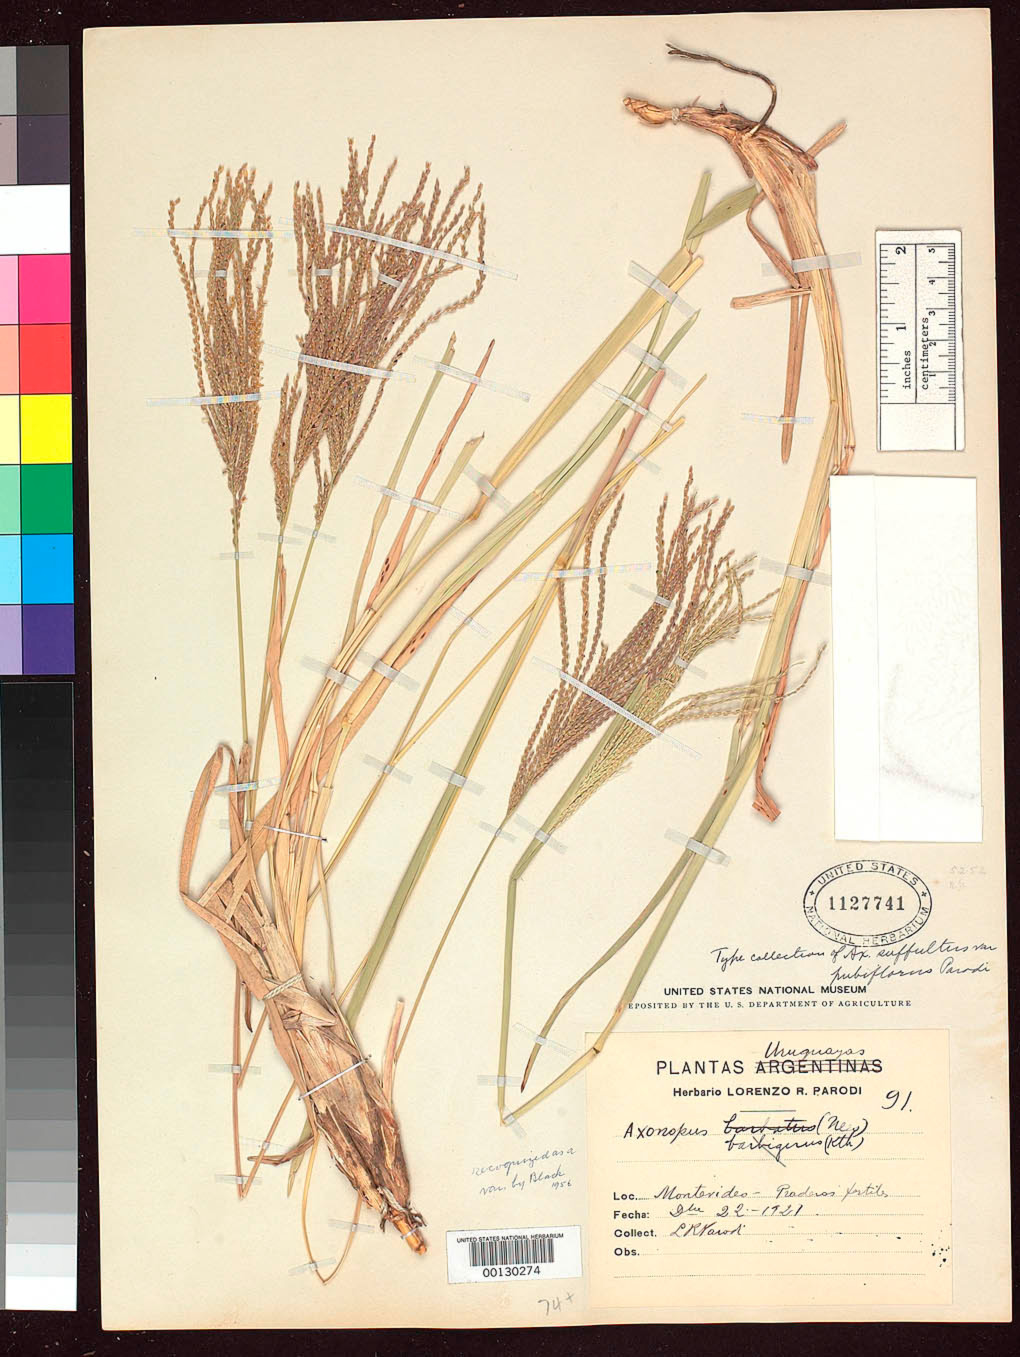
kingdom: Plantae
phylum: Tracheophyta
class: Liliopsida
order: Poales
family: Poaceae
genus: Axonopus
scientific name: Axonopus suffultus var. pubiflorus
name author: Parodi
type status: Isotype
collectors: L. R. Parodi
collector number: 91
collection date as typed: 22 Dec 1921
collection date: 1921-12-22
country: Uruguay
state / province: Montevideo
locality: Sayago.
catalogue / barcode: US 1127741